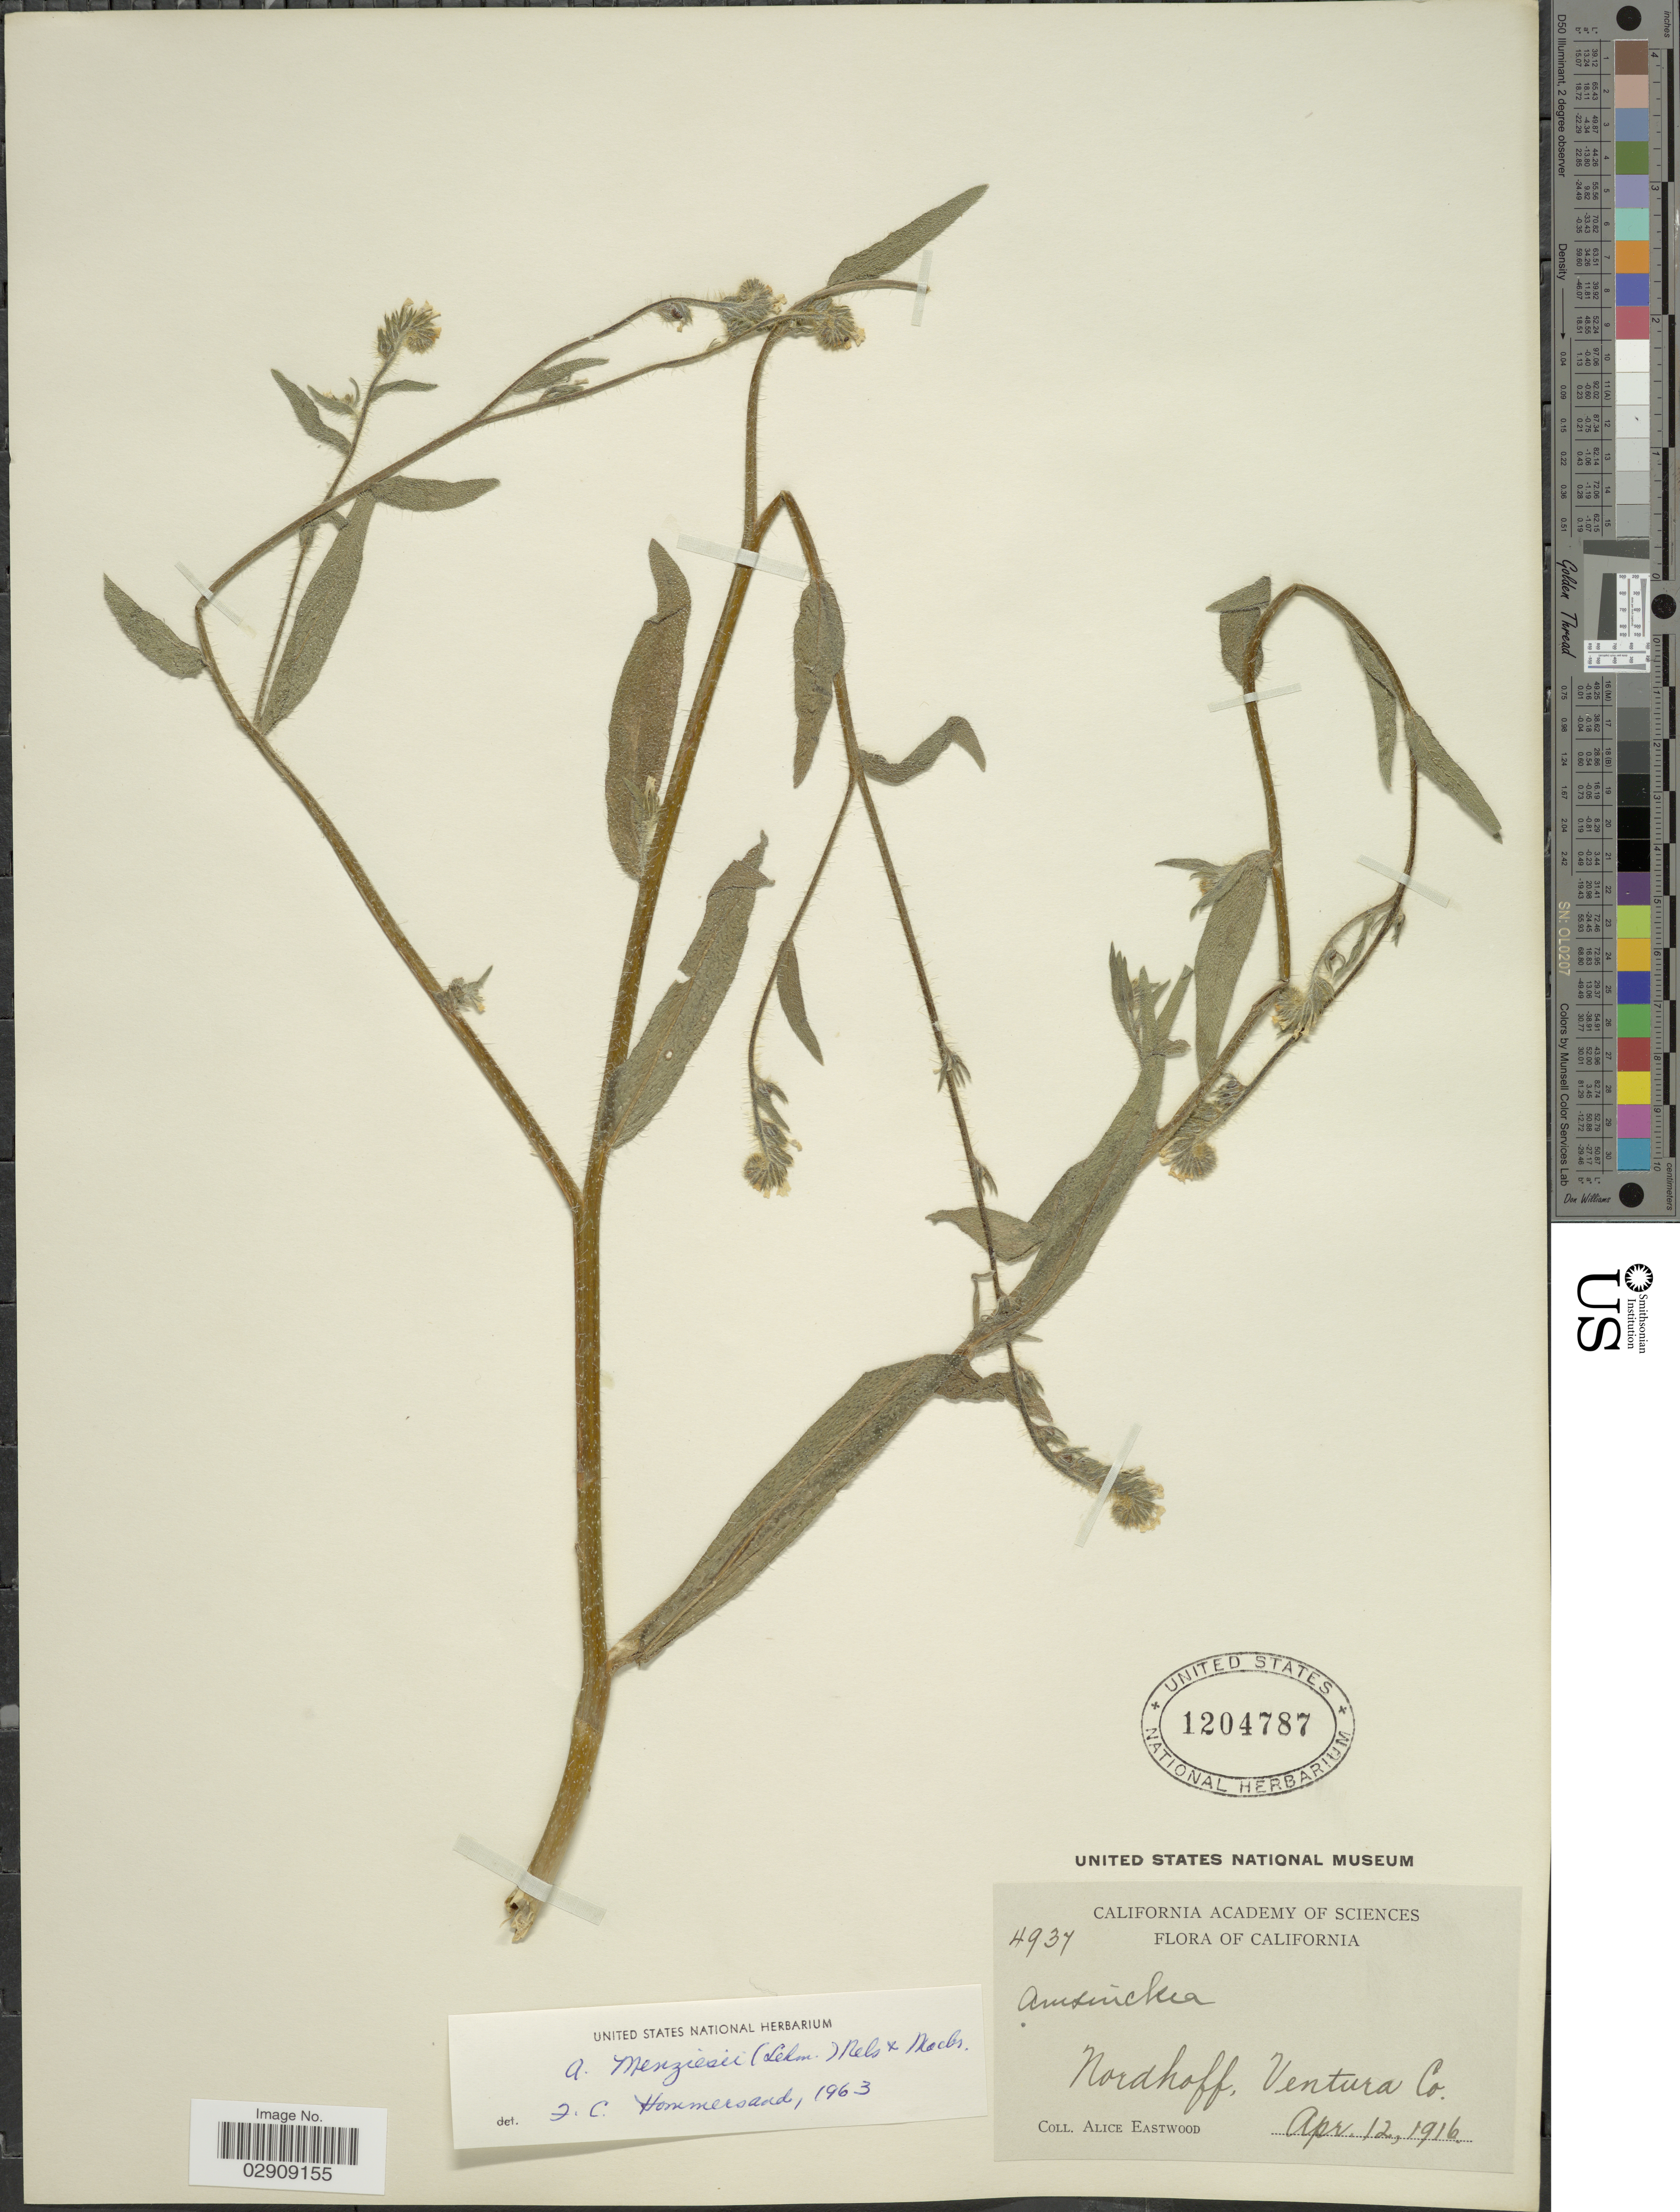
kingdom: Plantae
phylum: Tracheophyta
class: Magnoliopsida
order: Boraginales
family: Boraginaceae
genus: Amsinckia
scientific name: Amsinckia menziesii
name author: A. Nelson & J.F. Macbr.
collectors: A. Eastwood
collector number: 4937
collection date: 1916-04-12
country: United States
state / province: California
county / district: Ventura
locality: Nordhoff, Ventura Co.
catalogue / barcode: US 1204787